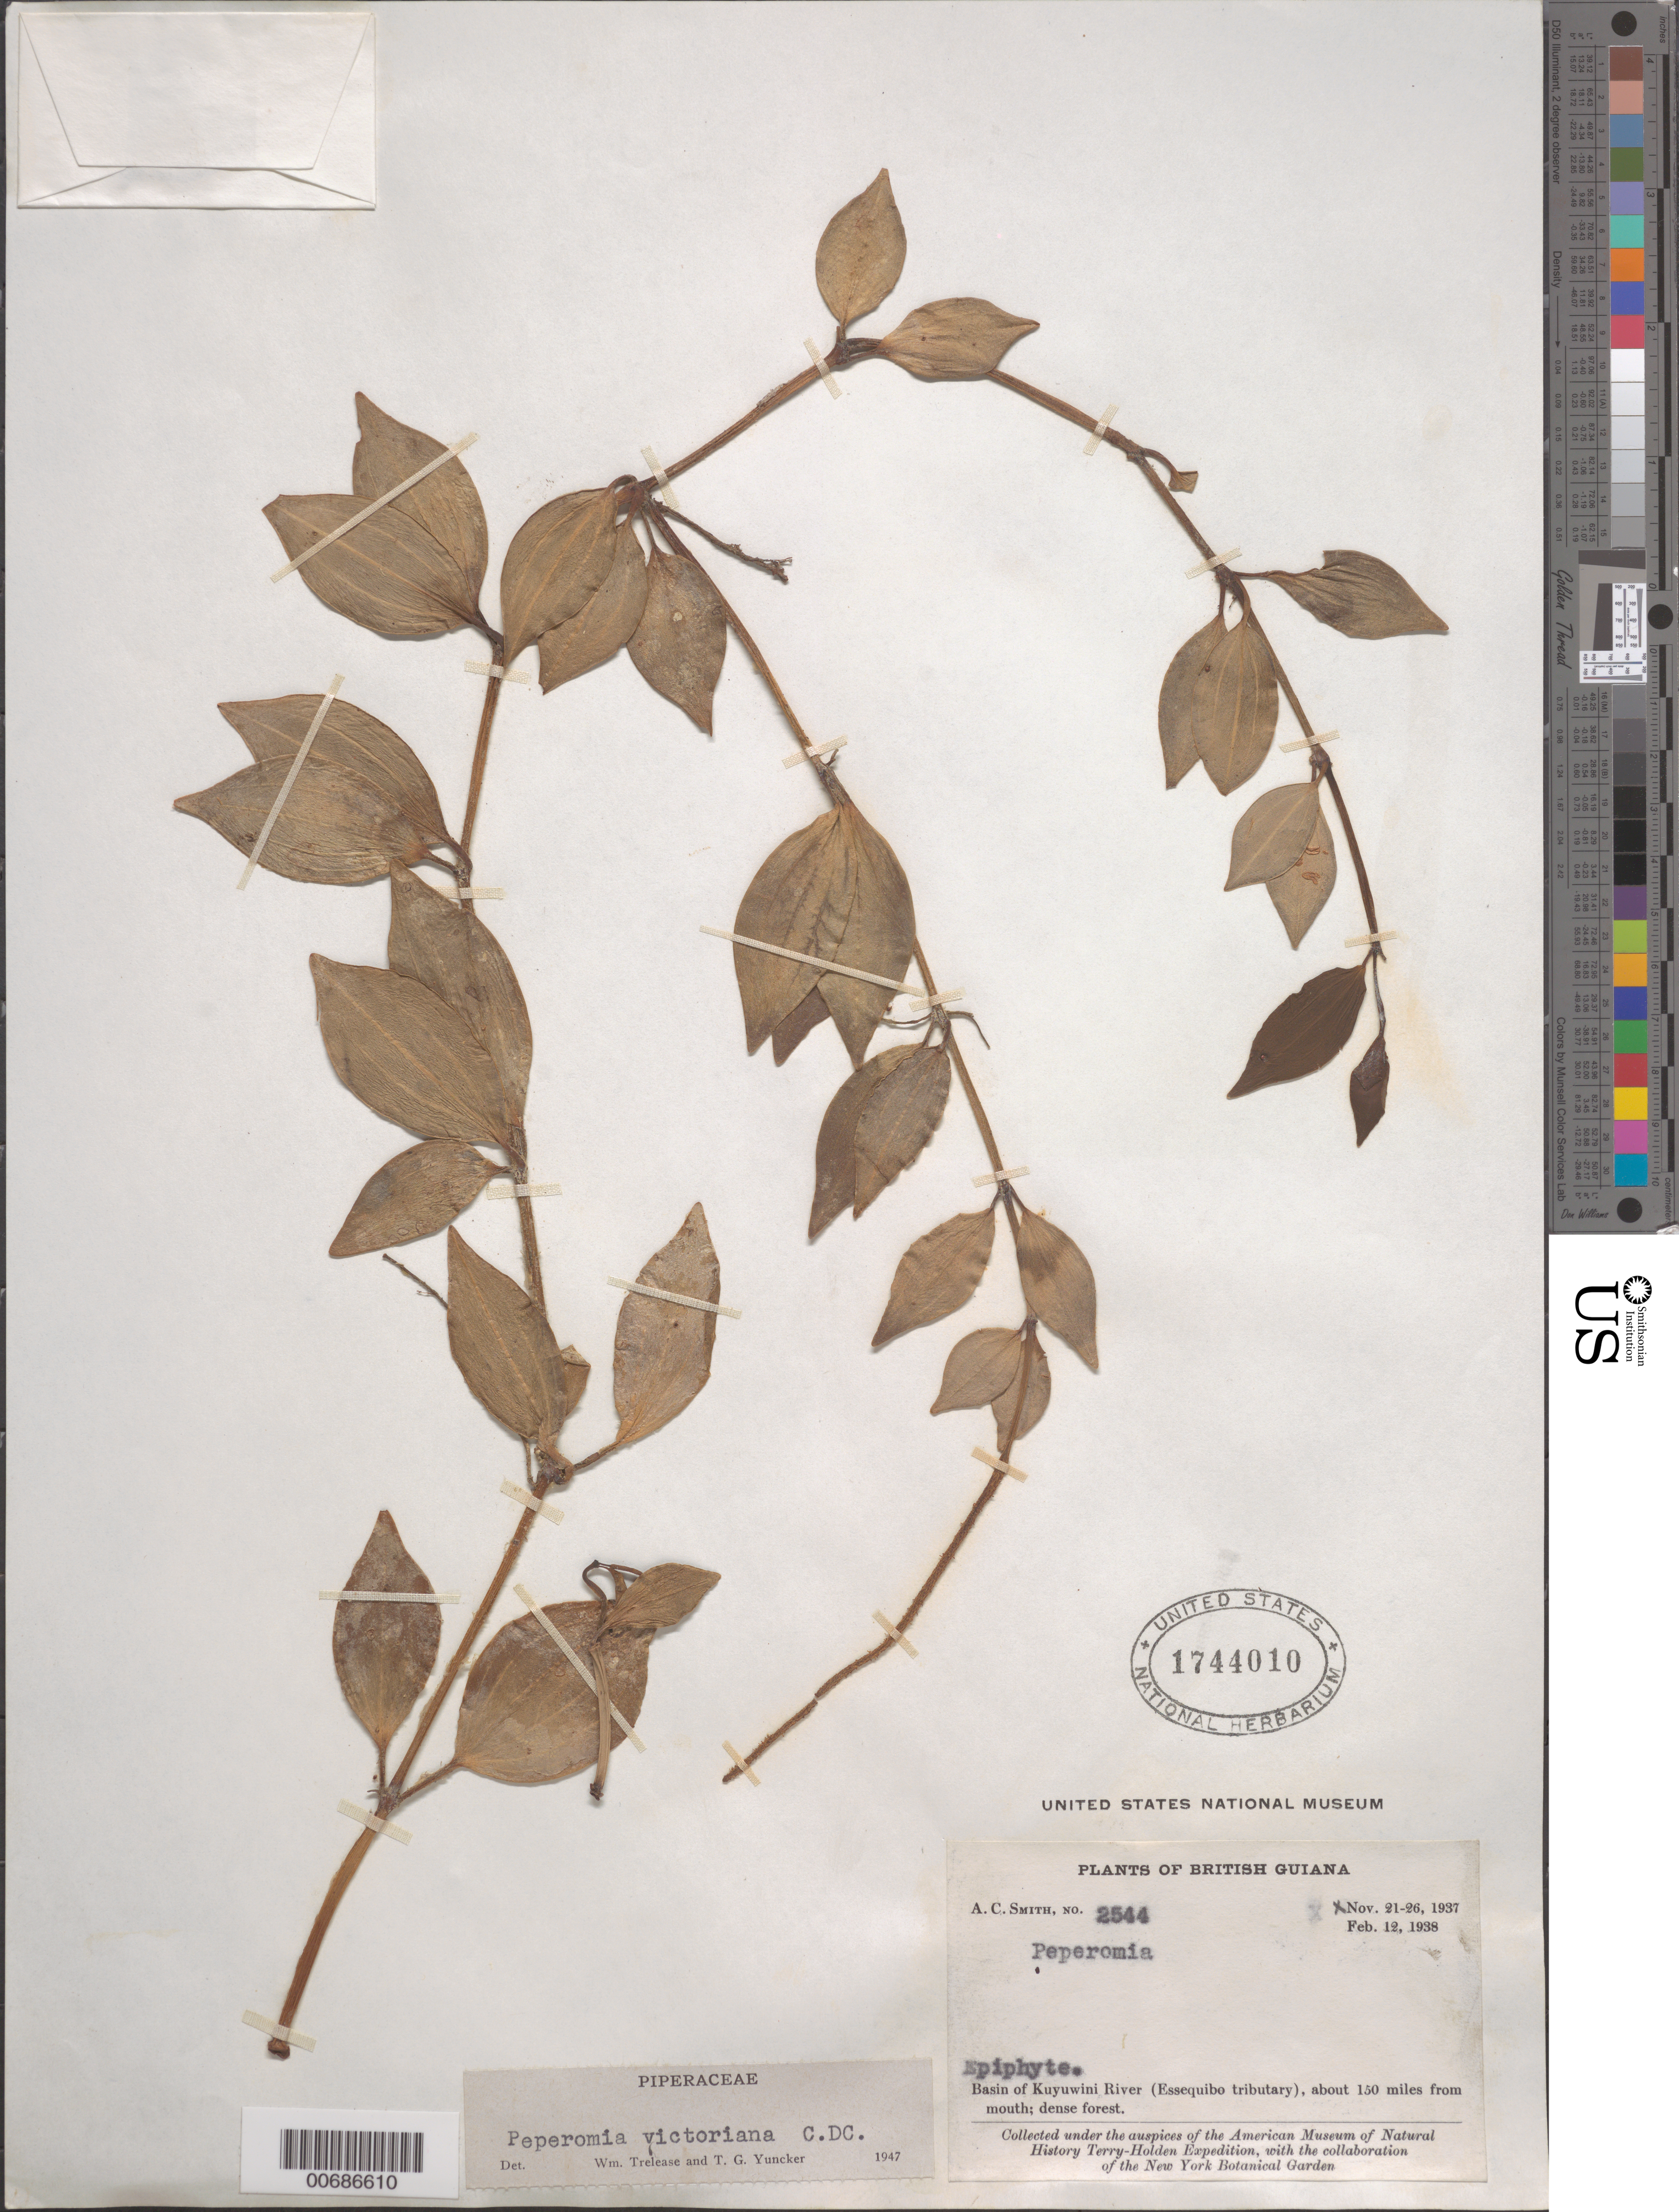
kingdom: Plantae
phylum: Tracheophyta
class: Magnoliopsida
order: Piperales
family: Piperaceae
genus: Peperomia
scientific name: Peperomia victoriana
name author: C. DC.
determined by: Trelease, W.; Yuncker, T. G.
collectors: A. C. Smith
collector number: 2544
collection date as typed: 21-Nov-37 to 26-Nov-37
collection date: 1937-11-21/1937-11-26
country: Guyana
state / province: U. Takutu-U. Essequibo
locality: Kuyuwini River Basin (Essequibo River tributary), about 150 mi. from mouth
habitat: Dense forest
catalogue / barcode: US 1744010